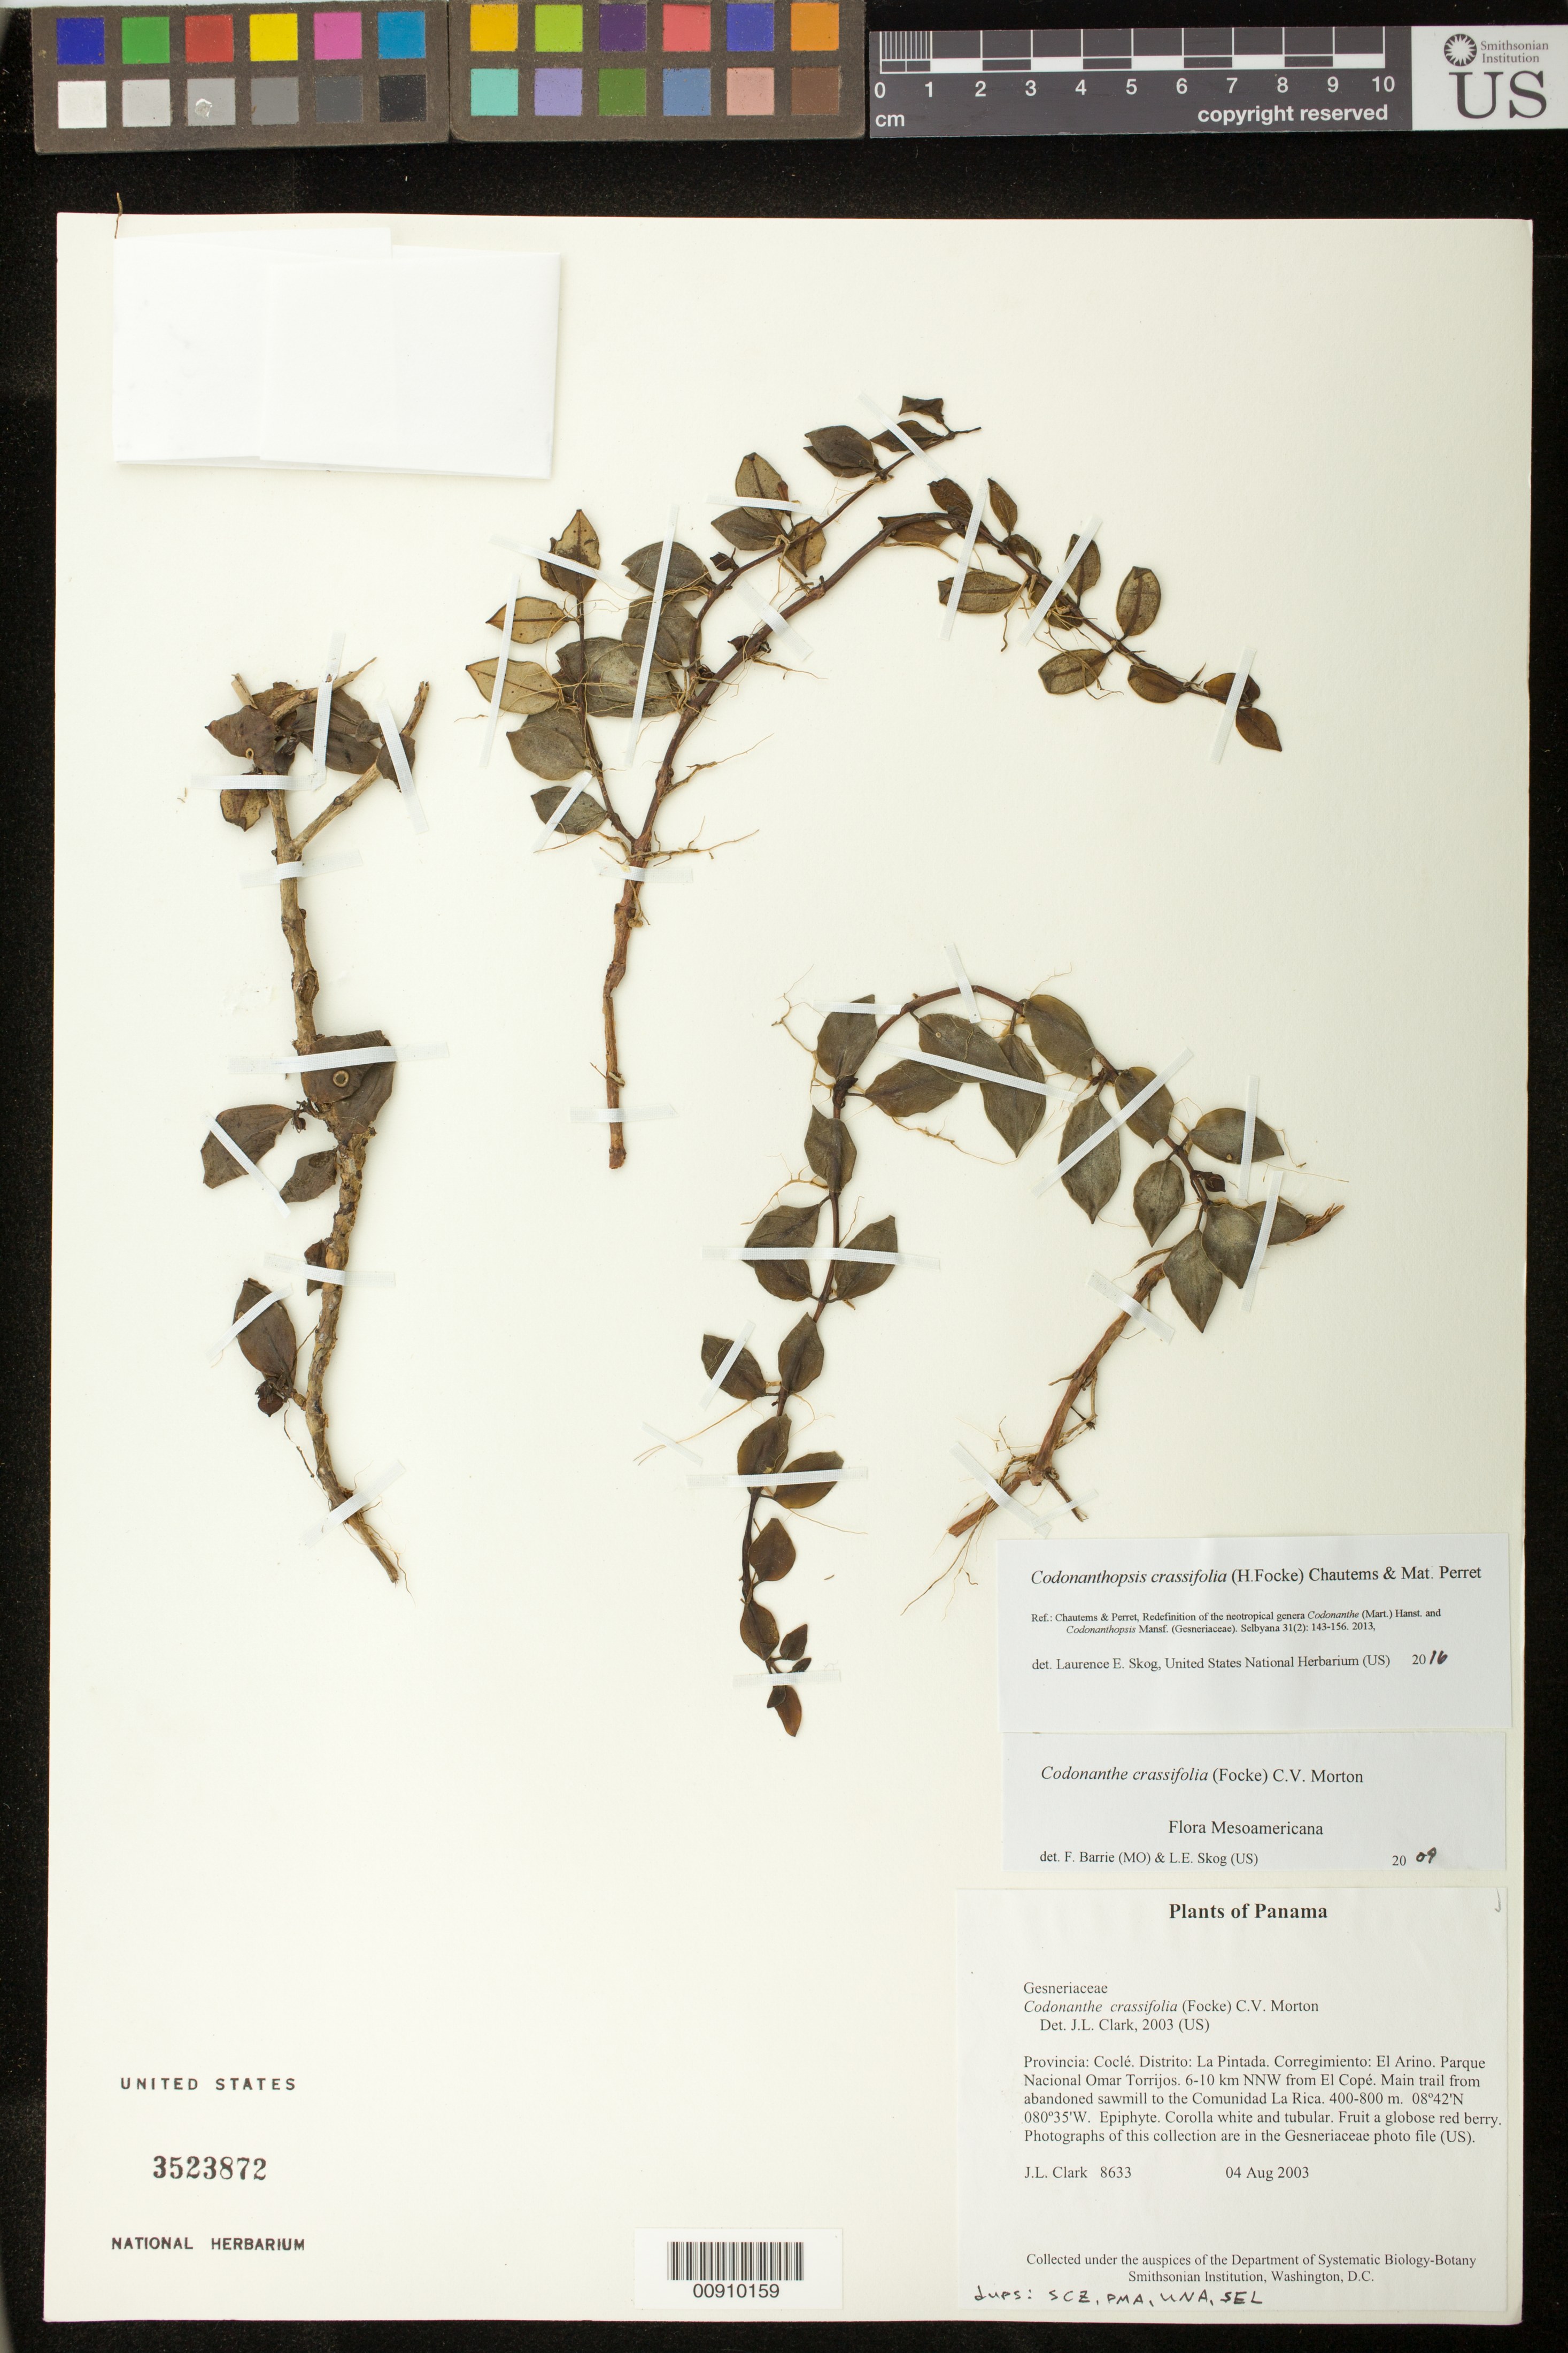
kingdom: Plantae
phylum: Tracheophyta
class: Magnoliopsida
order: Lamiales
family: Gesneriaceae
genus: Codonanthopsis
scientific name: Codonanthopsis crassifolia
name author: (H. Focke) Chautems & Mat.Perret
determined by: Skog, Laurence E.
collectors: J. L. Clark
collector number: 8633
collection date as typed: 04 Aug 2003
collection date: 2003-08-04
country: Panama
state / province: Coclé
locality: La Pintada. Corregimiento: El Arino. Parque Nacional Omar Torrijos. 6-10 km NNW from El Copé. Main trail from abandoned sawmill to the Comunidad La Rica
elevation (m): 400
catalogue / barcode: US 3523872